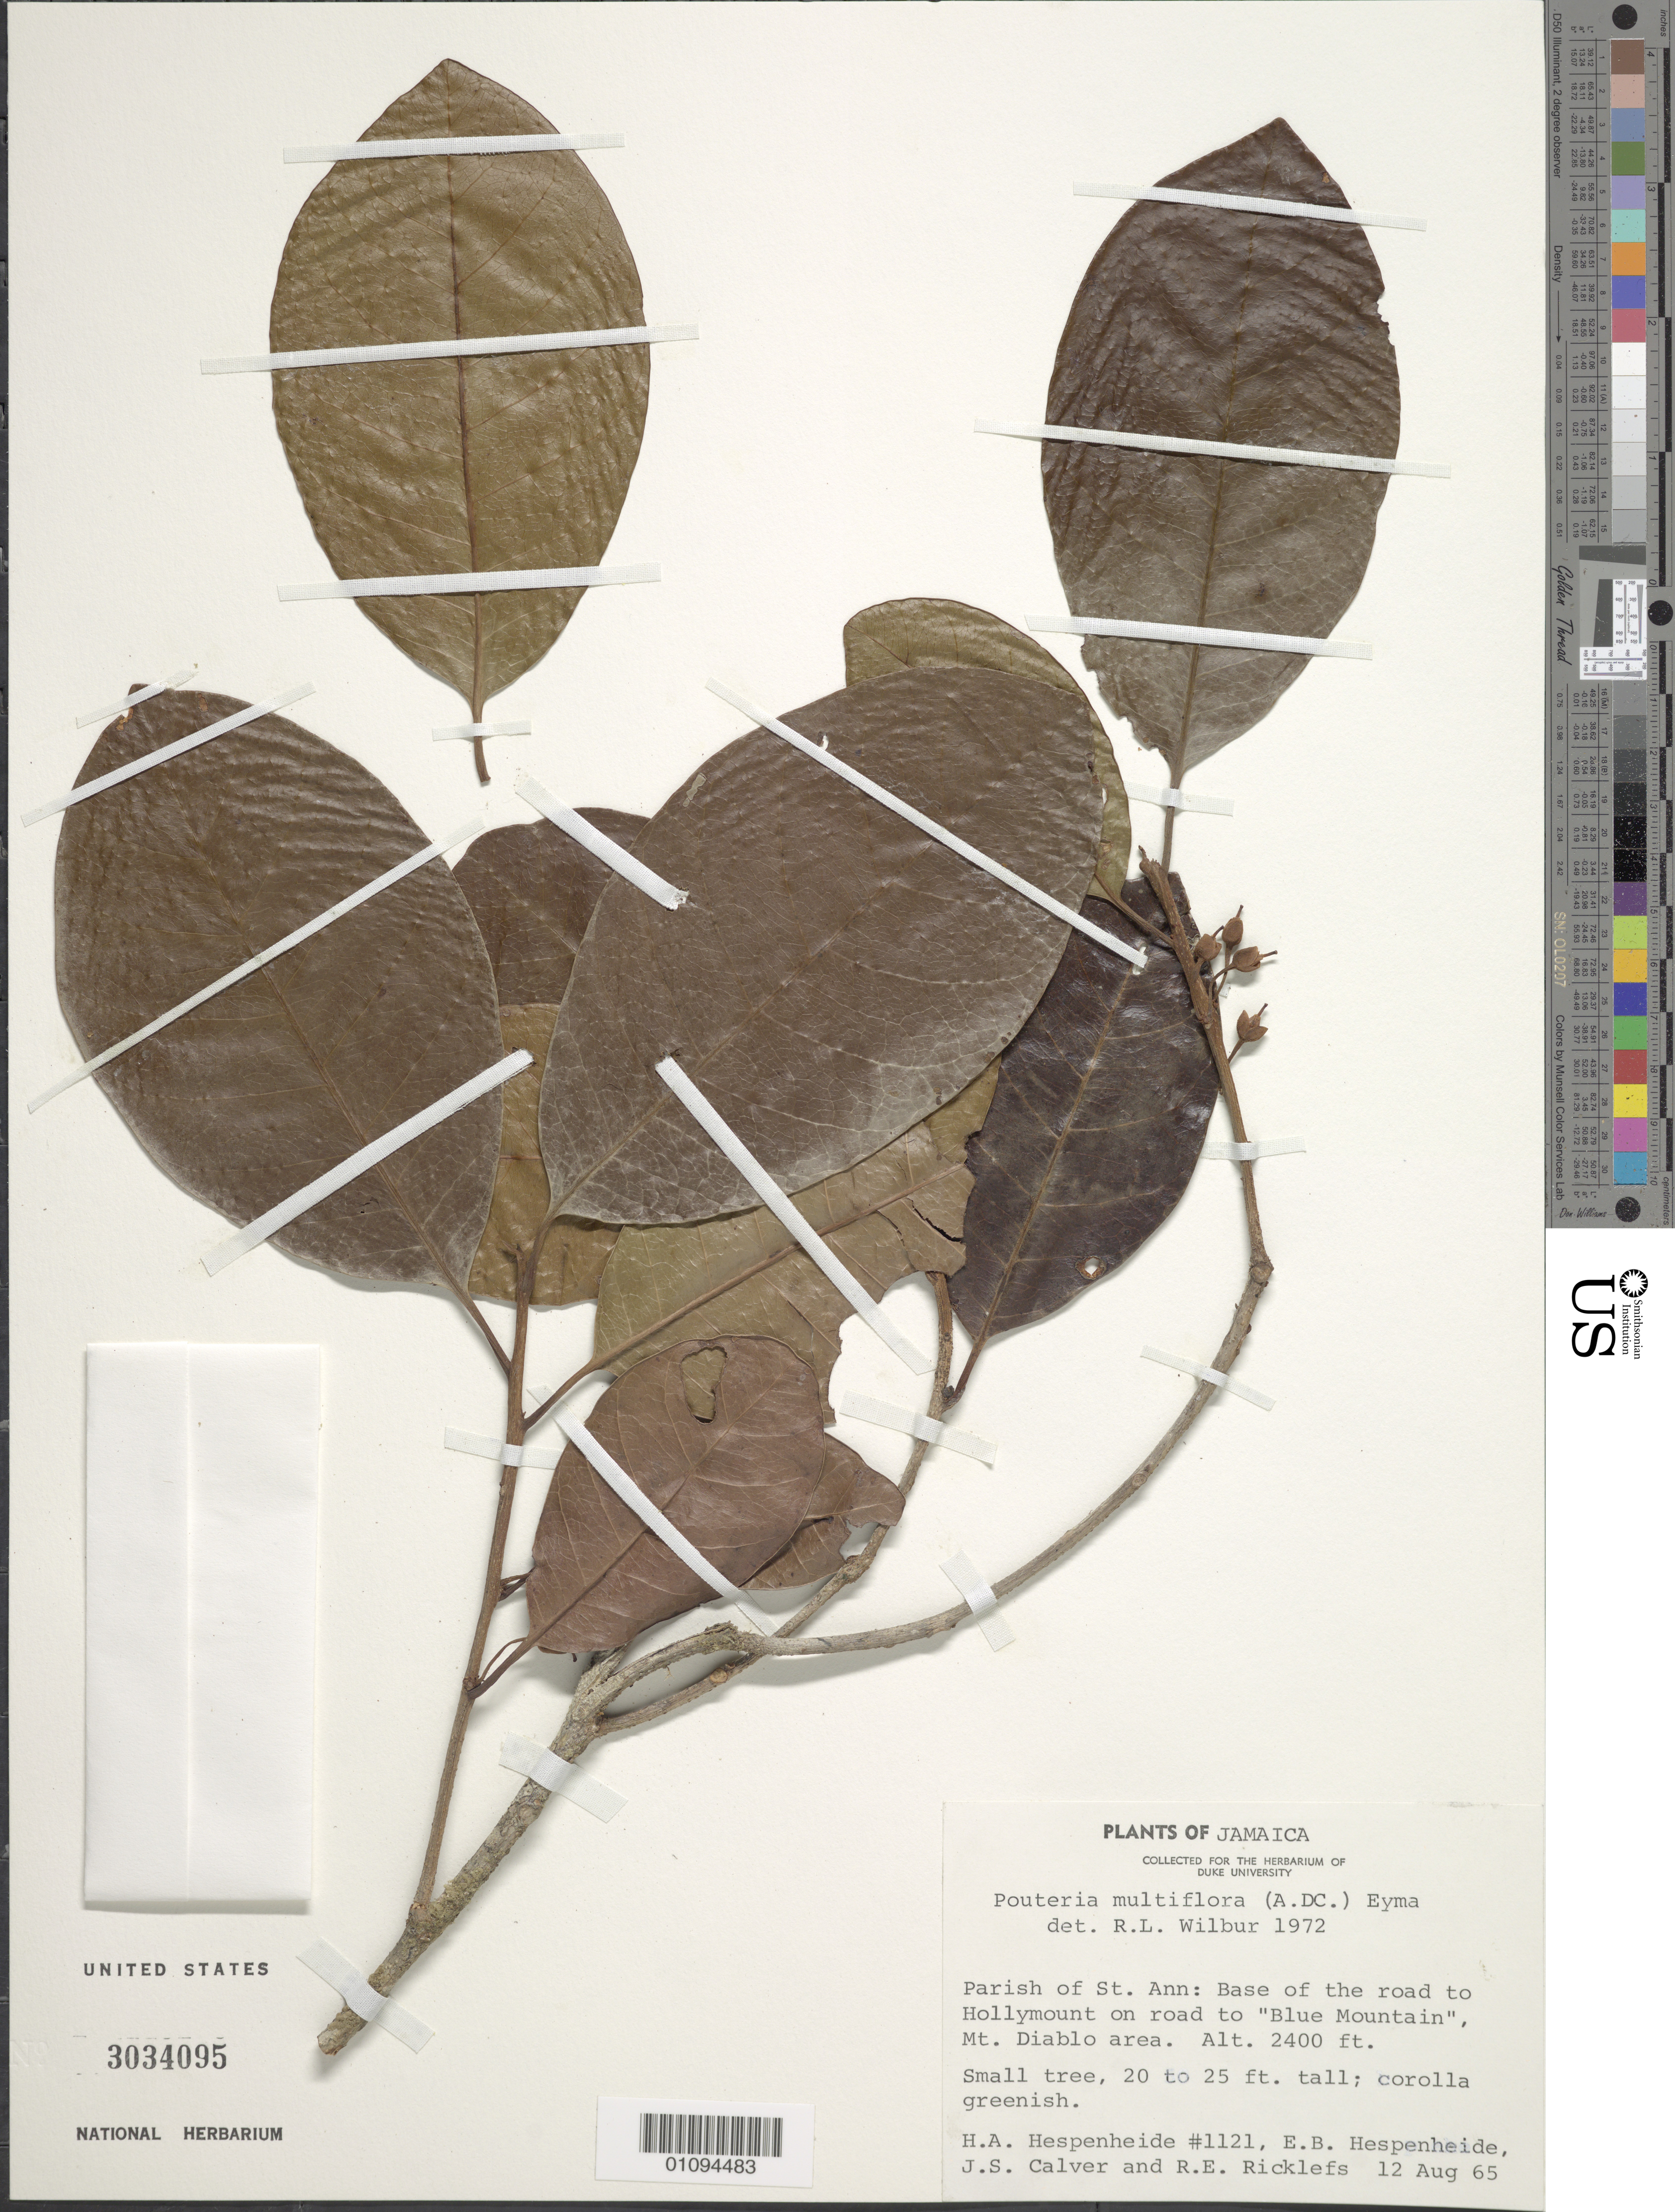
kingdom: Plantae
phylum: Tracheophyta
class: Magnoliopsida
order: Ericales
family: Sapotaceae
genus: Pouteria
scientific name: Pouteria multiflora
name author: (A. DC.) Eyma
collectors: H. A. Hespenheide, E. Hespenheide, J. Calver & R. Ricklefs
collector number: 1121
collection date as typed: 12 Aug 1965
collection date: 1965-08-12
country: Jamaica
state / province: Saint Ann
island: Jamaica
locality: Road to Hollymount on road to "Blue Mountain", Mt. Diablo area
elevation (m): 732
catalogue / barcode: US 3034095